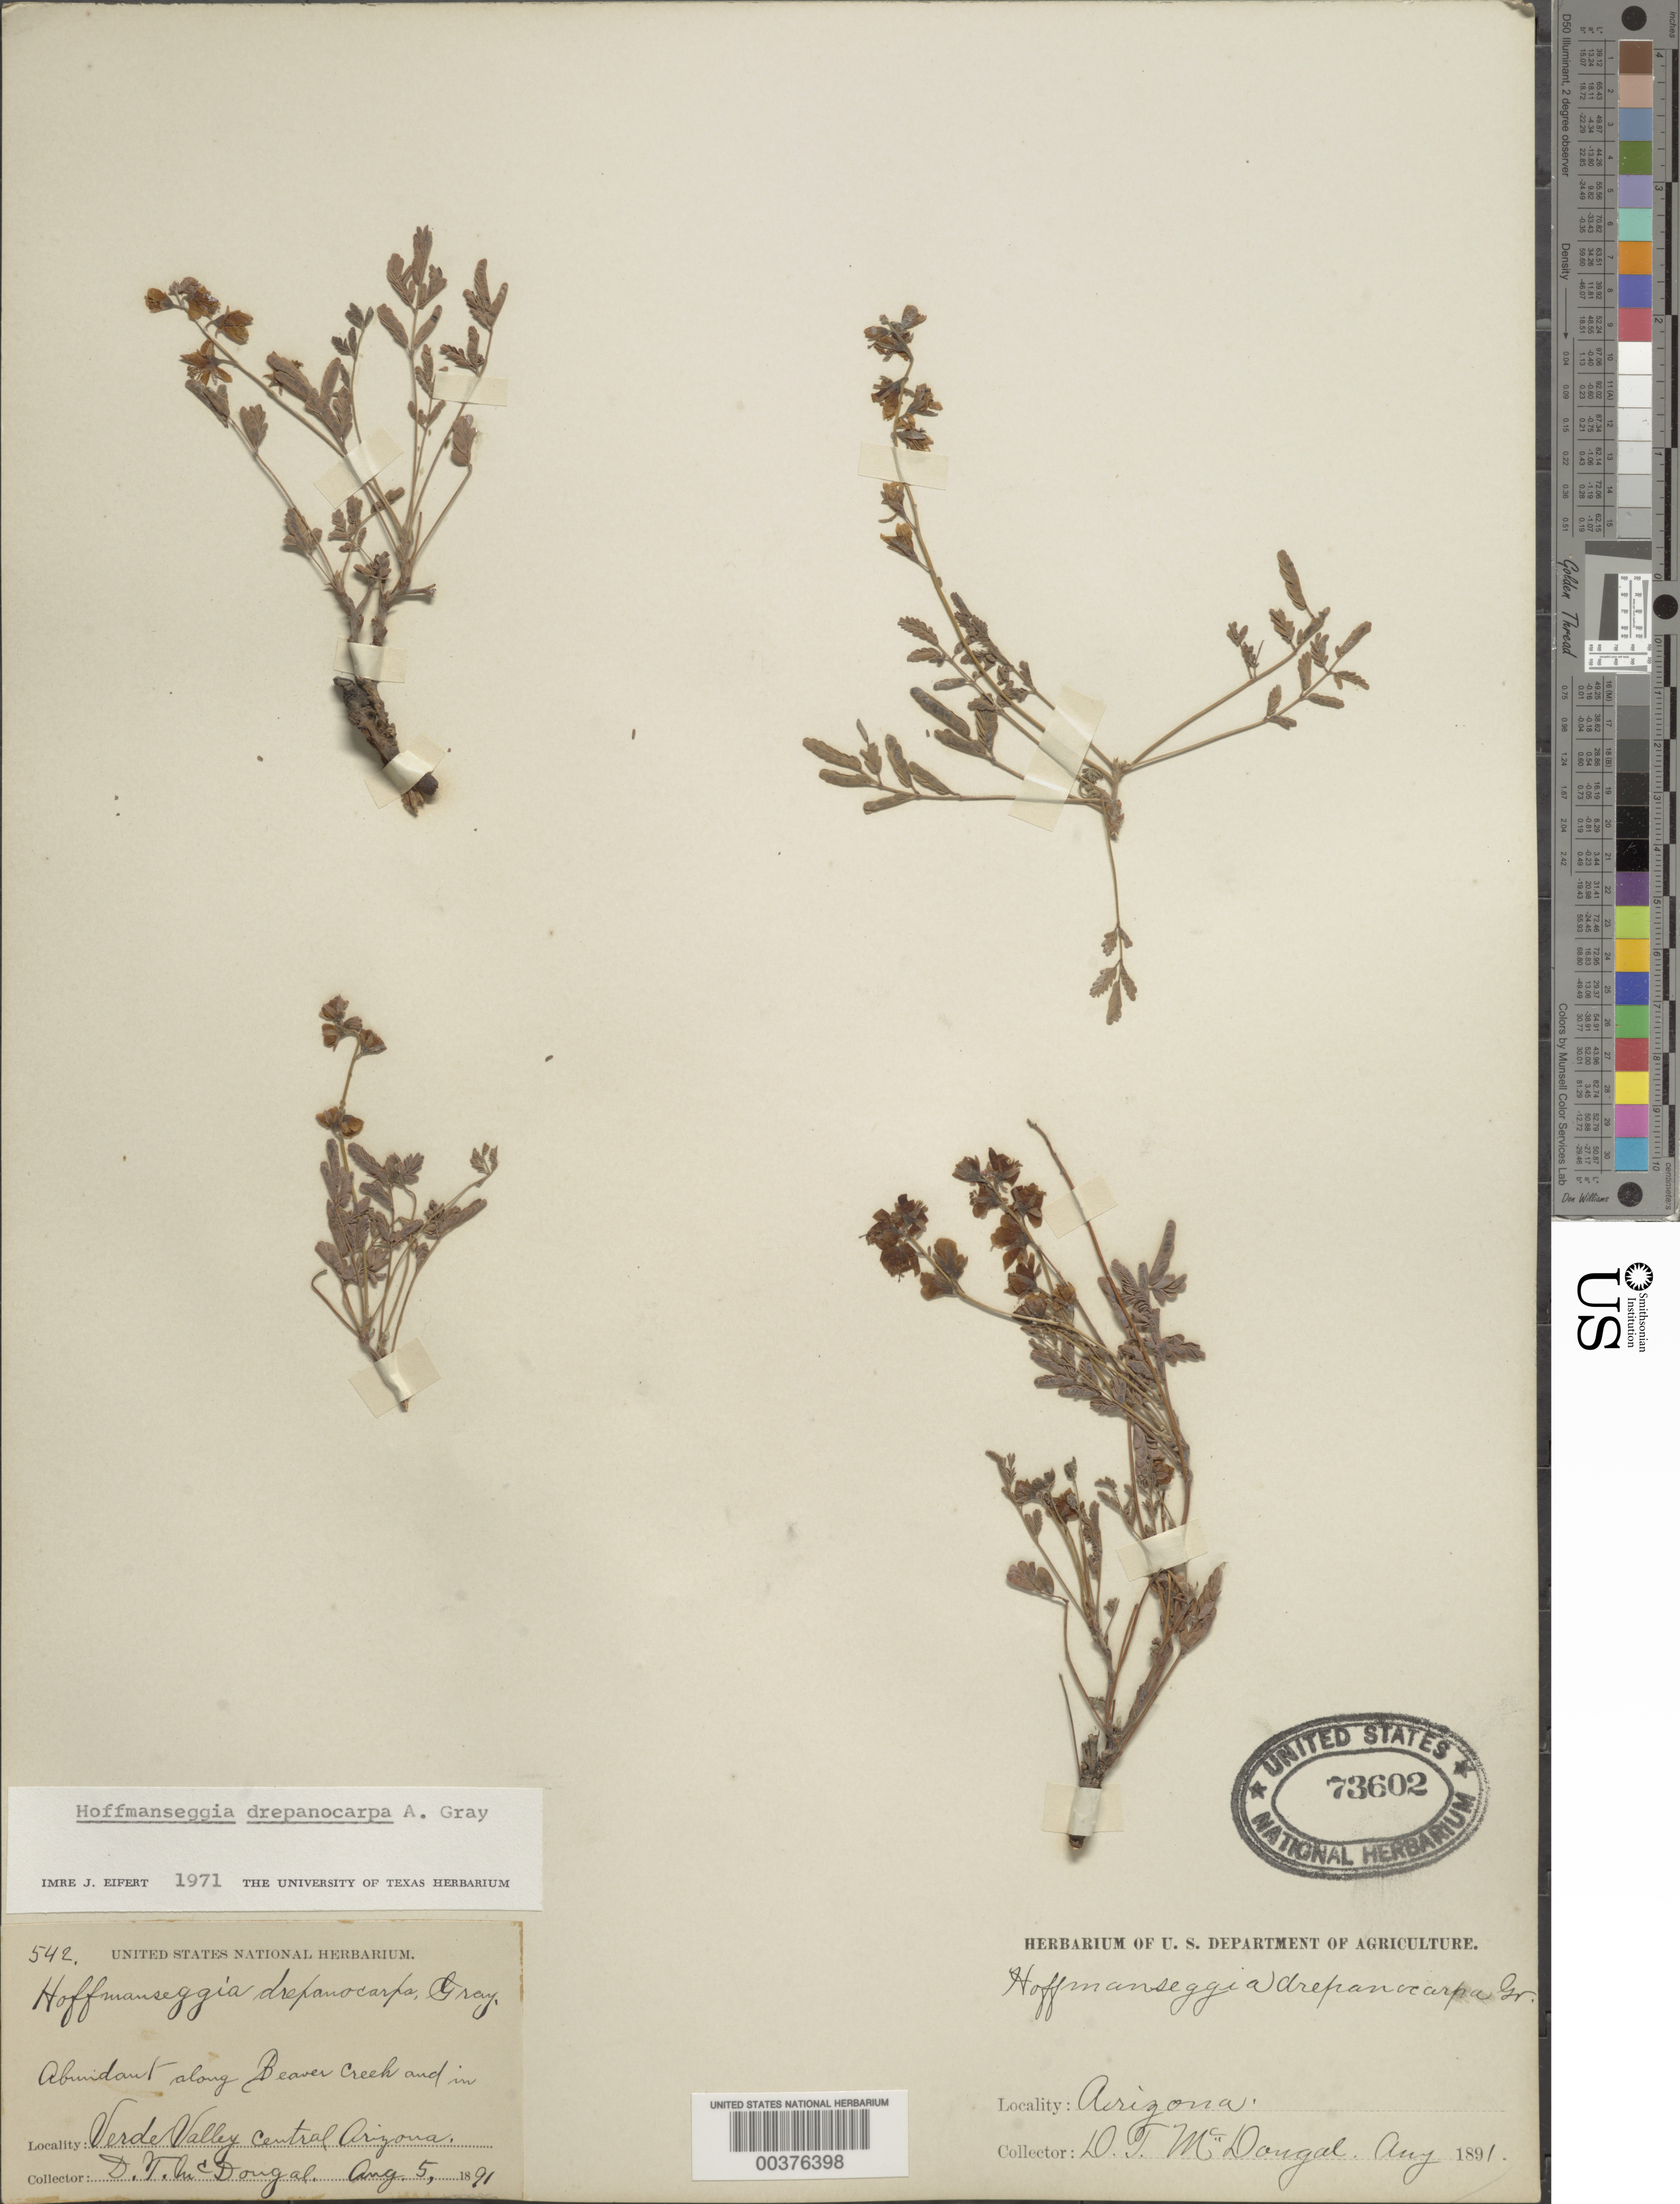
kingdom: Plantae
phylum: Tracheophyta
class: Magnoliopsida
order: Fabales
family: Fabaceae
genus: Hoffmannseggia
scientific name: Hoffmannseggia drepanocarpa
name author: A. Gray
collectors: D. T. MacDougal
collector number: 542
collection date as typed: Aug 1891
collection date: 1891-08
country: United States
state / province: Arizona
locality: Along beaver creek and in verde valley, central arizona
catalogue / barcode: US 73602